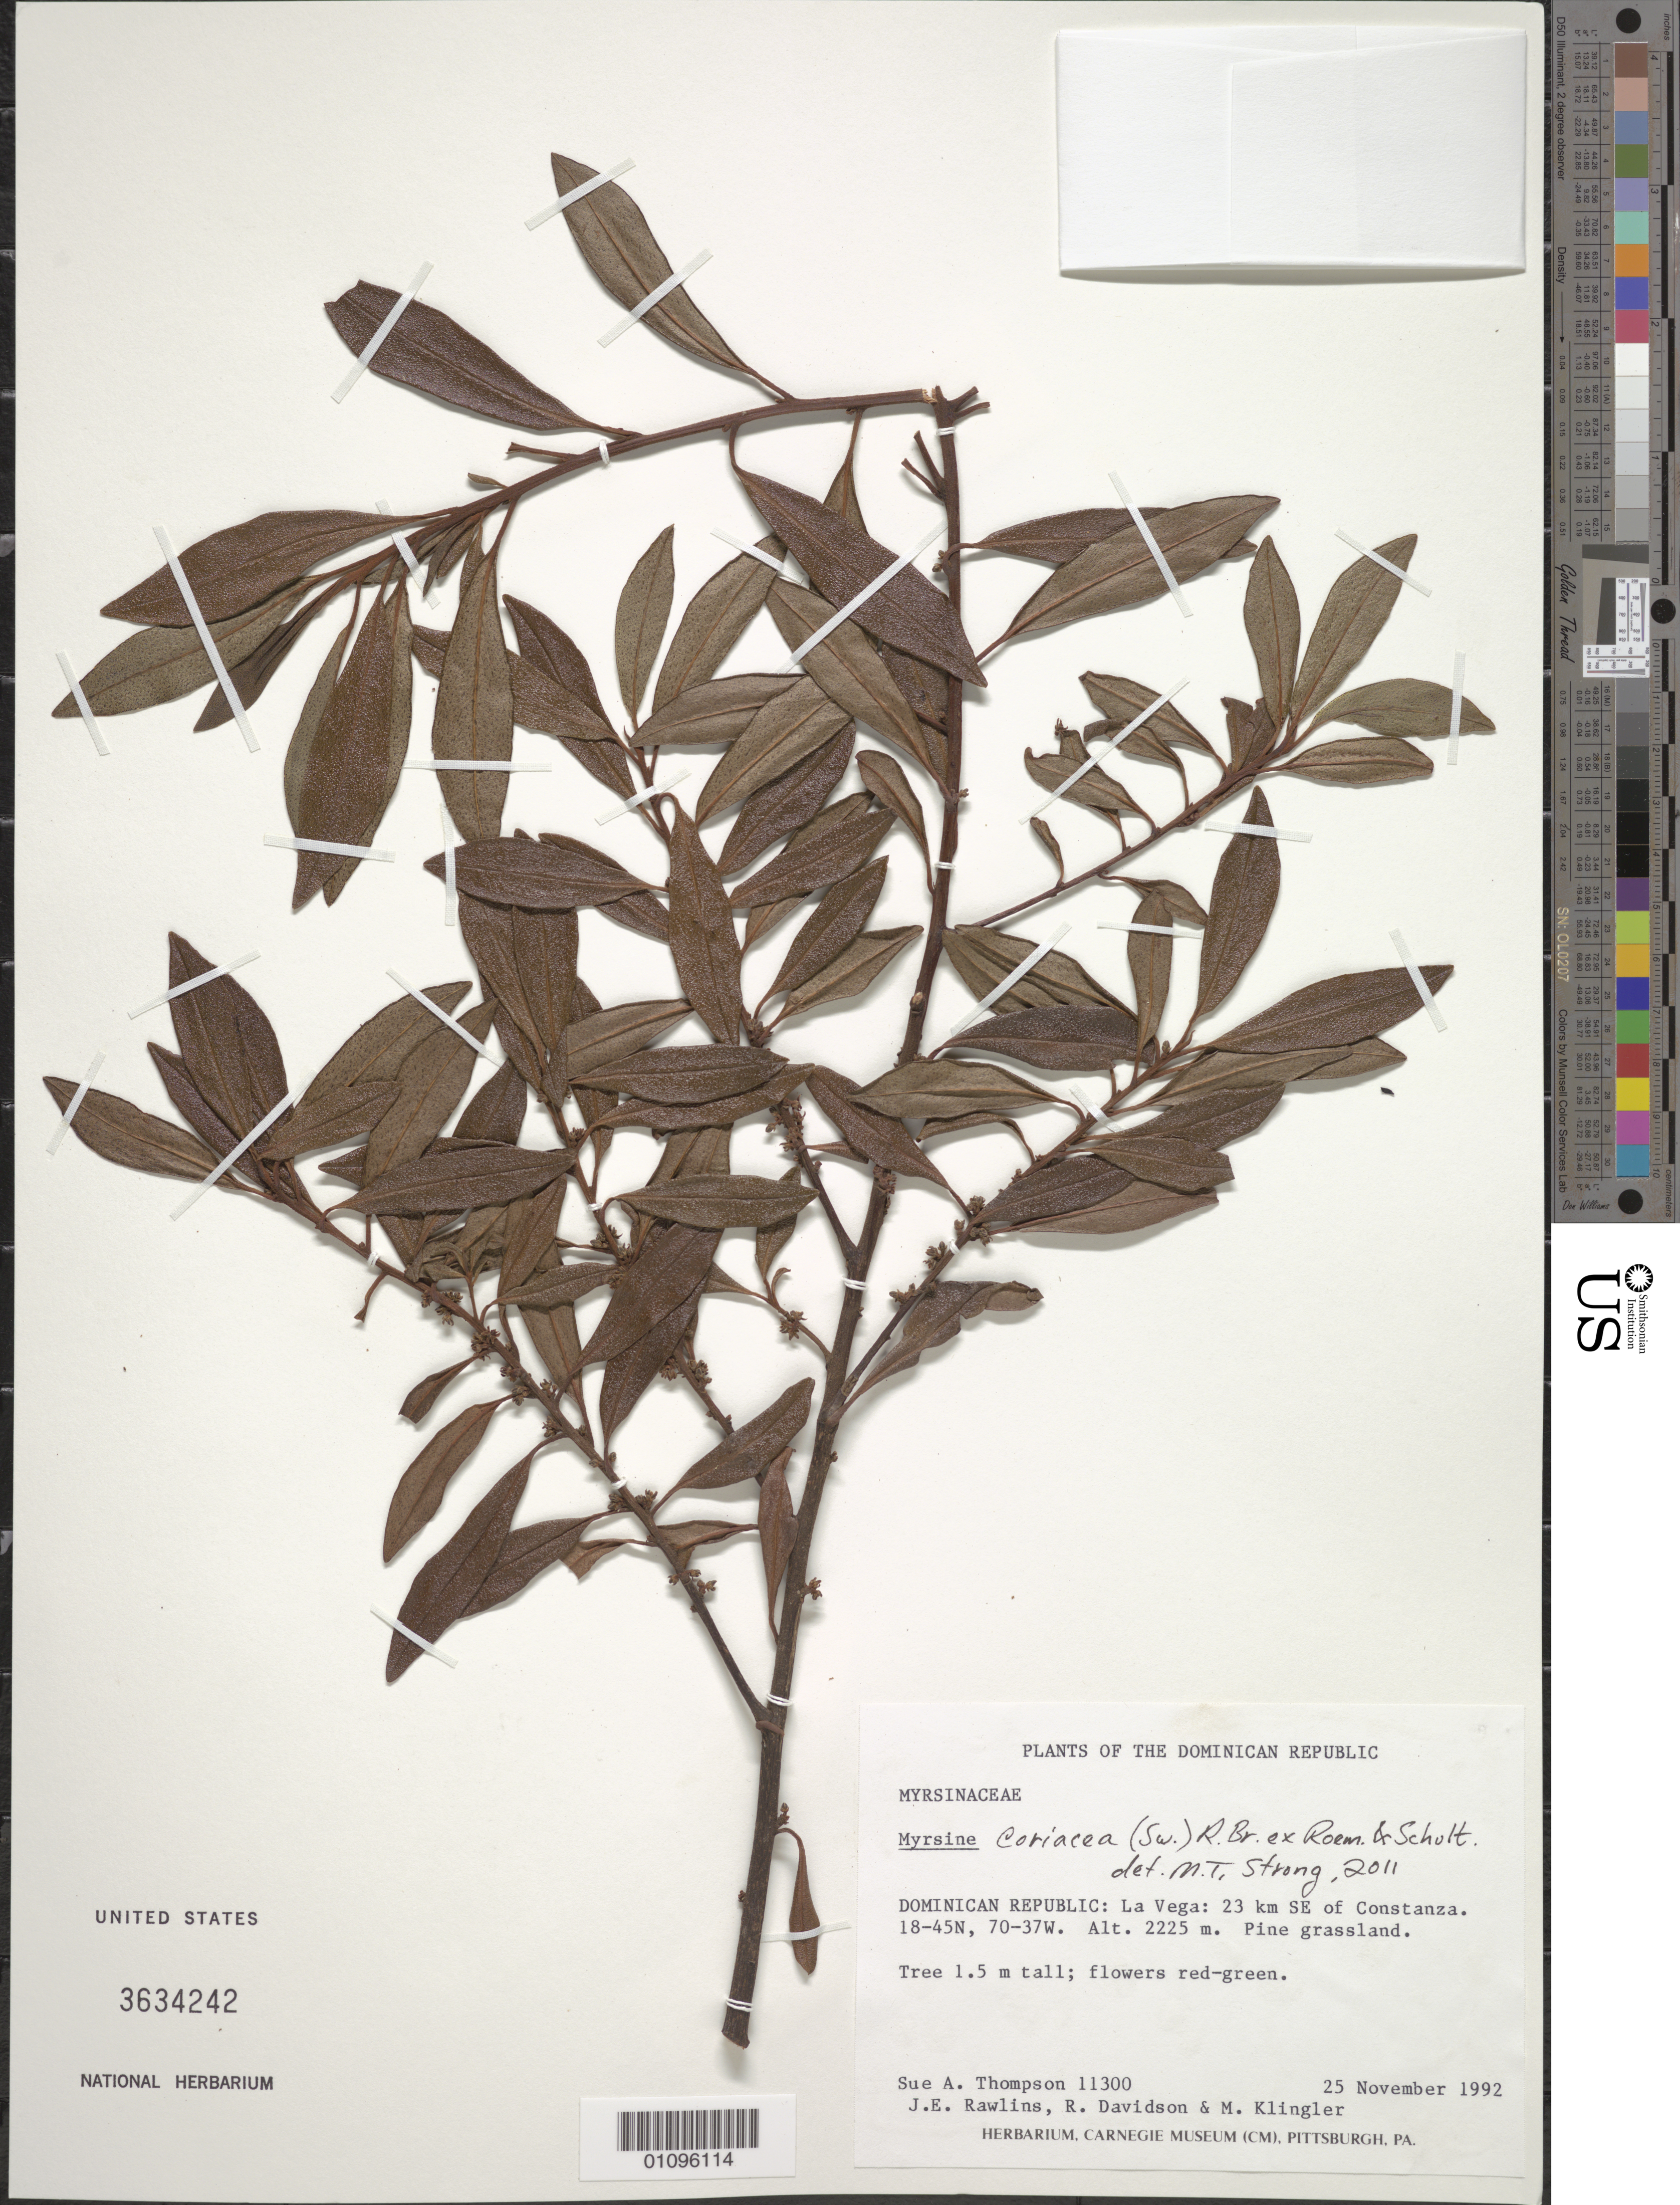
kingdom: Plantae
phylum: Tracheophyta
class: Magnoliopsida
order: Ericales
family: Primulaceae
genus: Myrsine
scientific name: Myrsine coriacea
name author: (Sw.) R. Br. ex Roem. & Schult.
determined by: Strong, M. T., (US), Smithsonian Institution - National Museum of Natural History (UNITED STATES)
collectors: S. A. Thompson, J. Rawlins, R. Davidson & M. Klingler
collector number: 11300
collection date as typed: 25 Nov 1992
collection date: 1992-11-25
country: Dominican Republic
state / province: La Vega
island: Hispaniola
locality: Constanza, 23 km SE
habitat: Pine grassland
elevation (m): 2225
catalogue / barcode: US 3634242